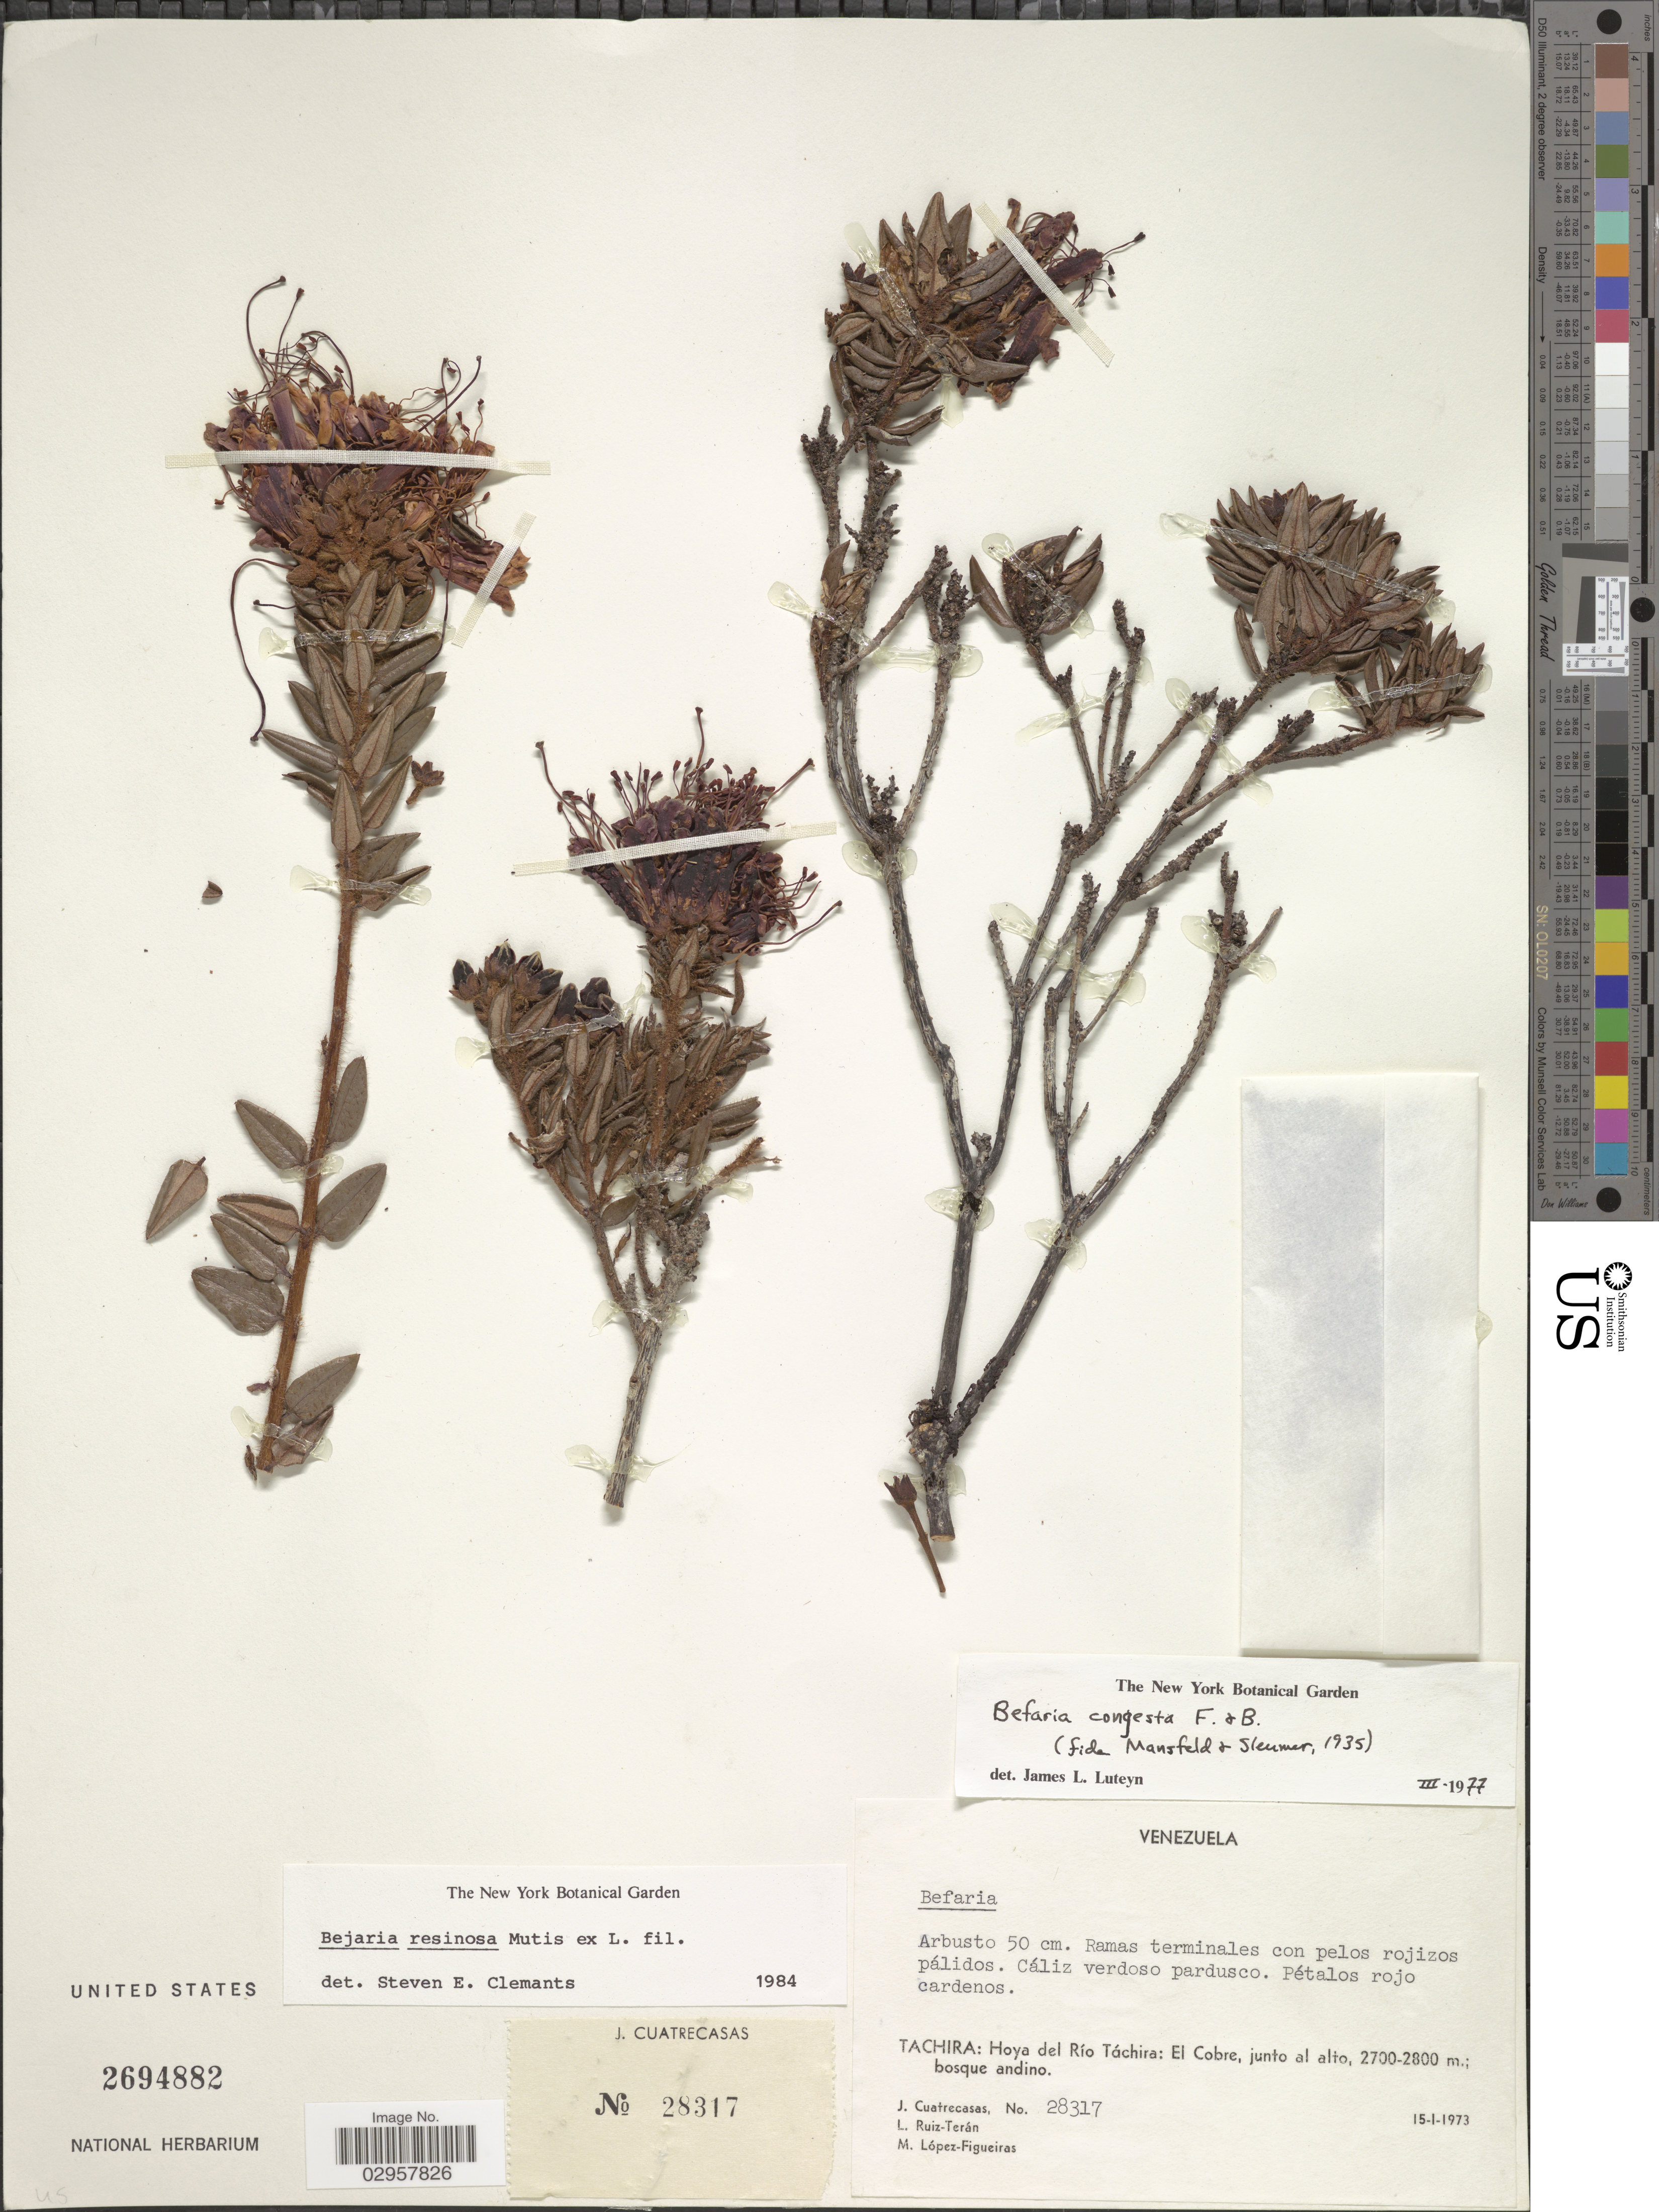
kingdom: Plantae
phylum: Tracheophyta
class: Magnoliopsida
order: Ericales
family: Ericaceae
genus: Befaria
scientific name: Befaria resinosa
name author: Mutis ex L. f.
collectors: J. Cuatrecasas, L. E. Ruíz-Terán & M. Lopéz-F.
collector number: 28317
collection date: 1973-01-15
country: Venezuela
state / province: Tachira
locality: Hoya del Río Táchira: El Cobre.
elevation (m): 2700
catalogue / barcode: US 2694882